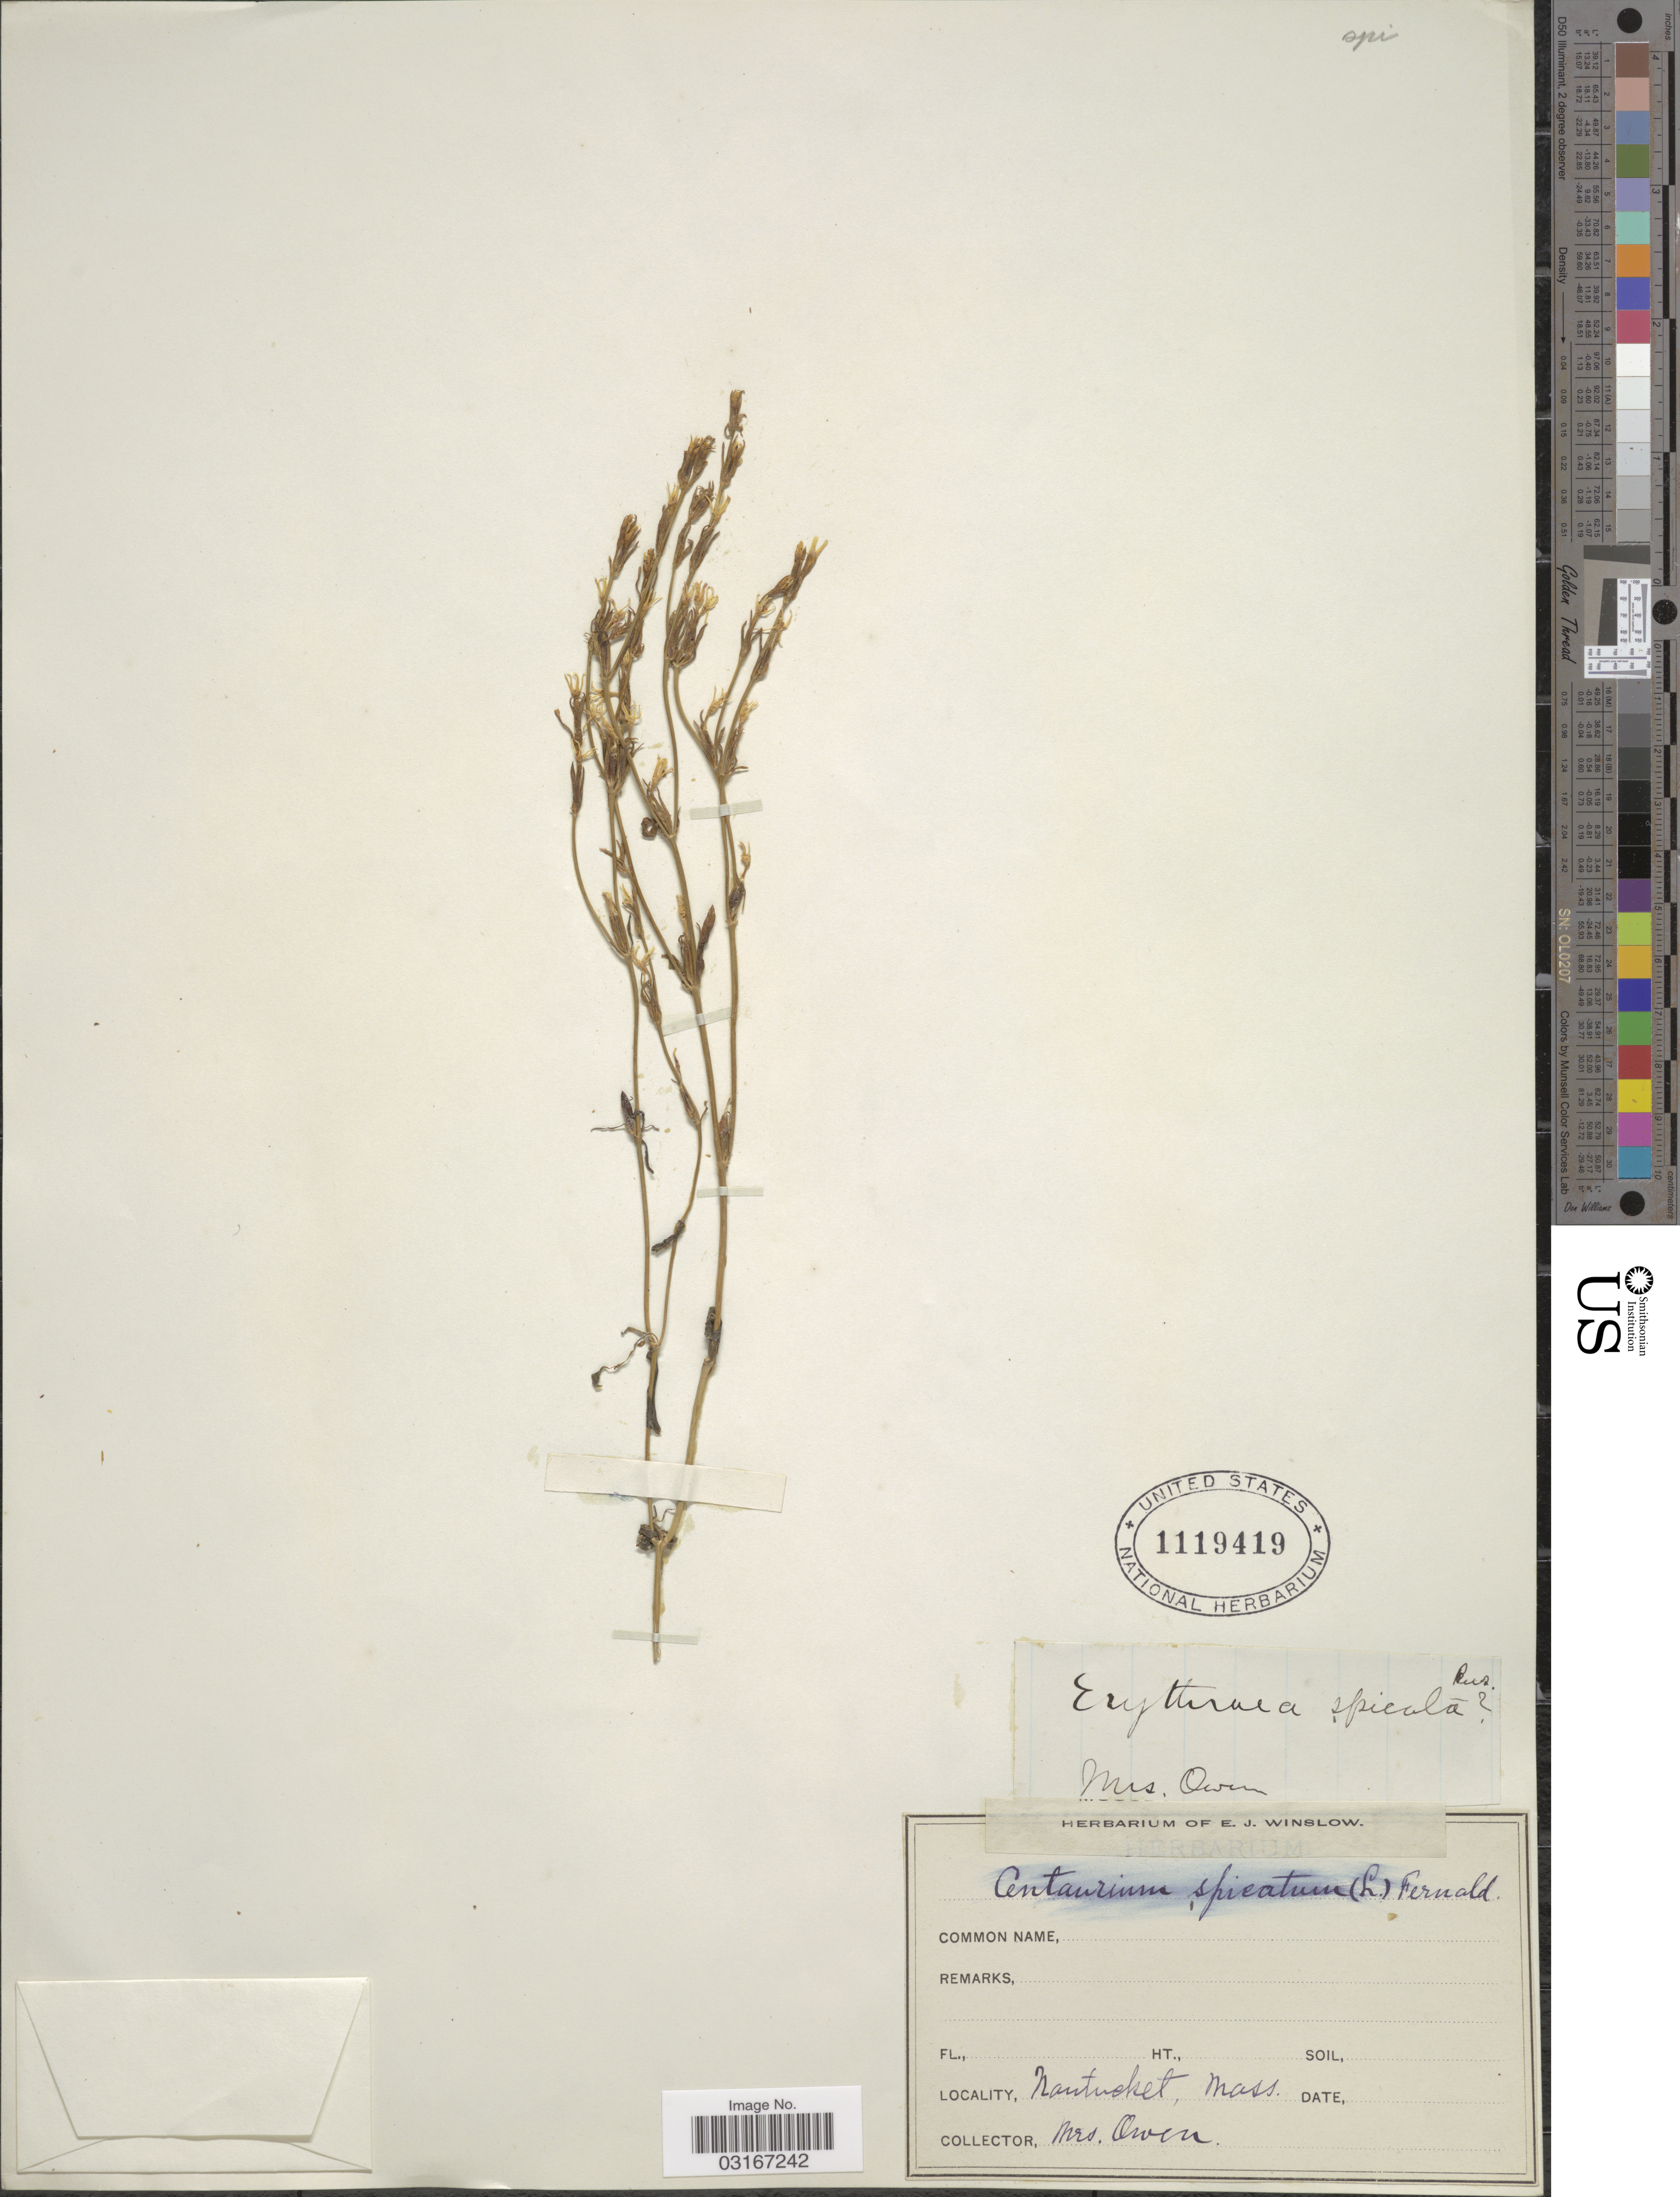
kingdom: Plantae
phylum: Tracheophyta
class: Magnoliopsida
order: Gentianales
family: Gentianaceae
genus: Centaurium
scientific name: Centaurium spicatum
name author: (L.) Fritsch ex Janch.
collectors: Owen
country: United States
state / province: Massachusetts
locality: Nantucket.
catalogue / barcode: US 1119419